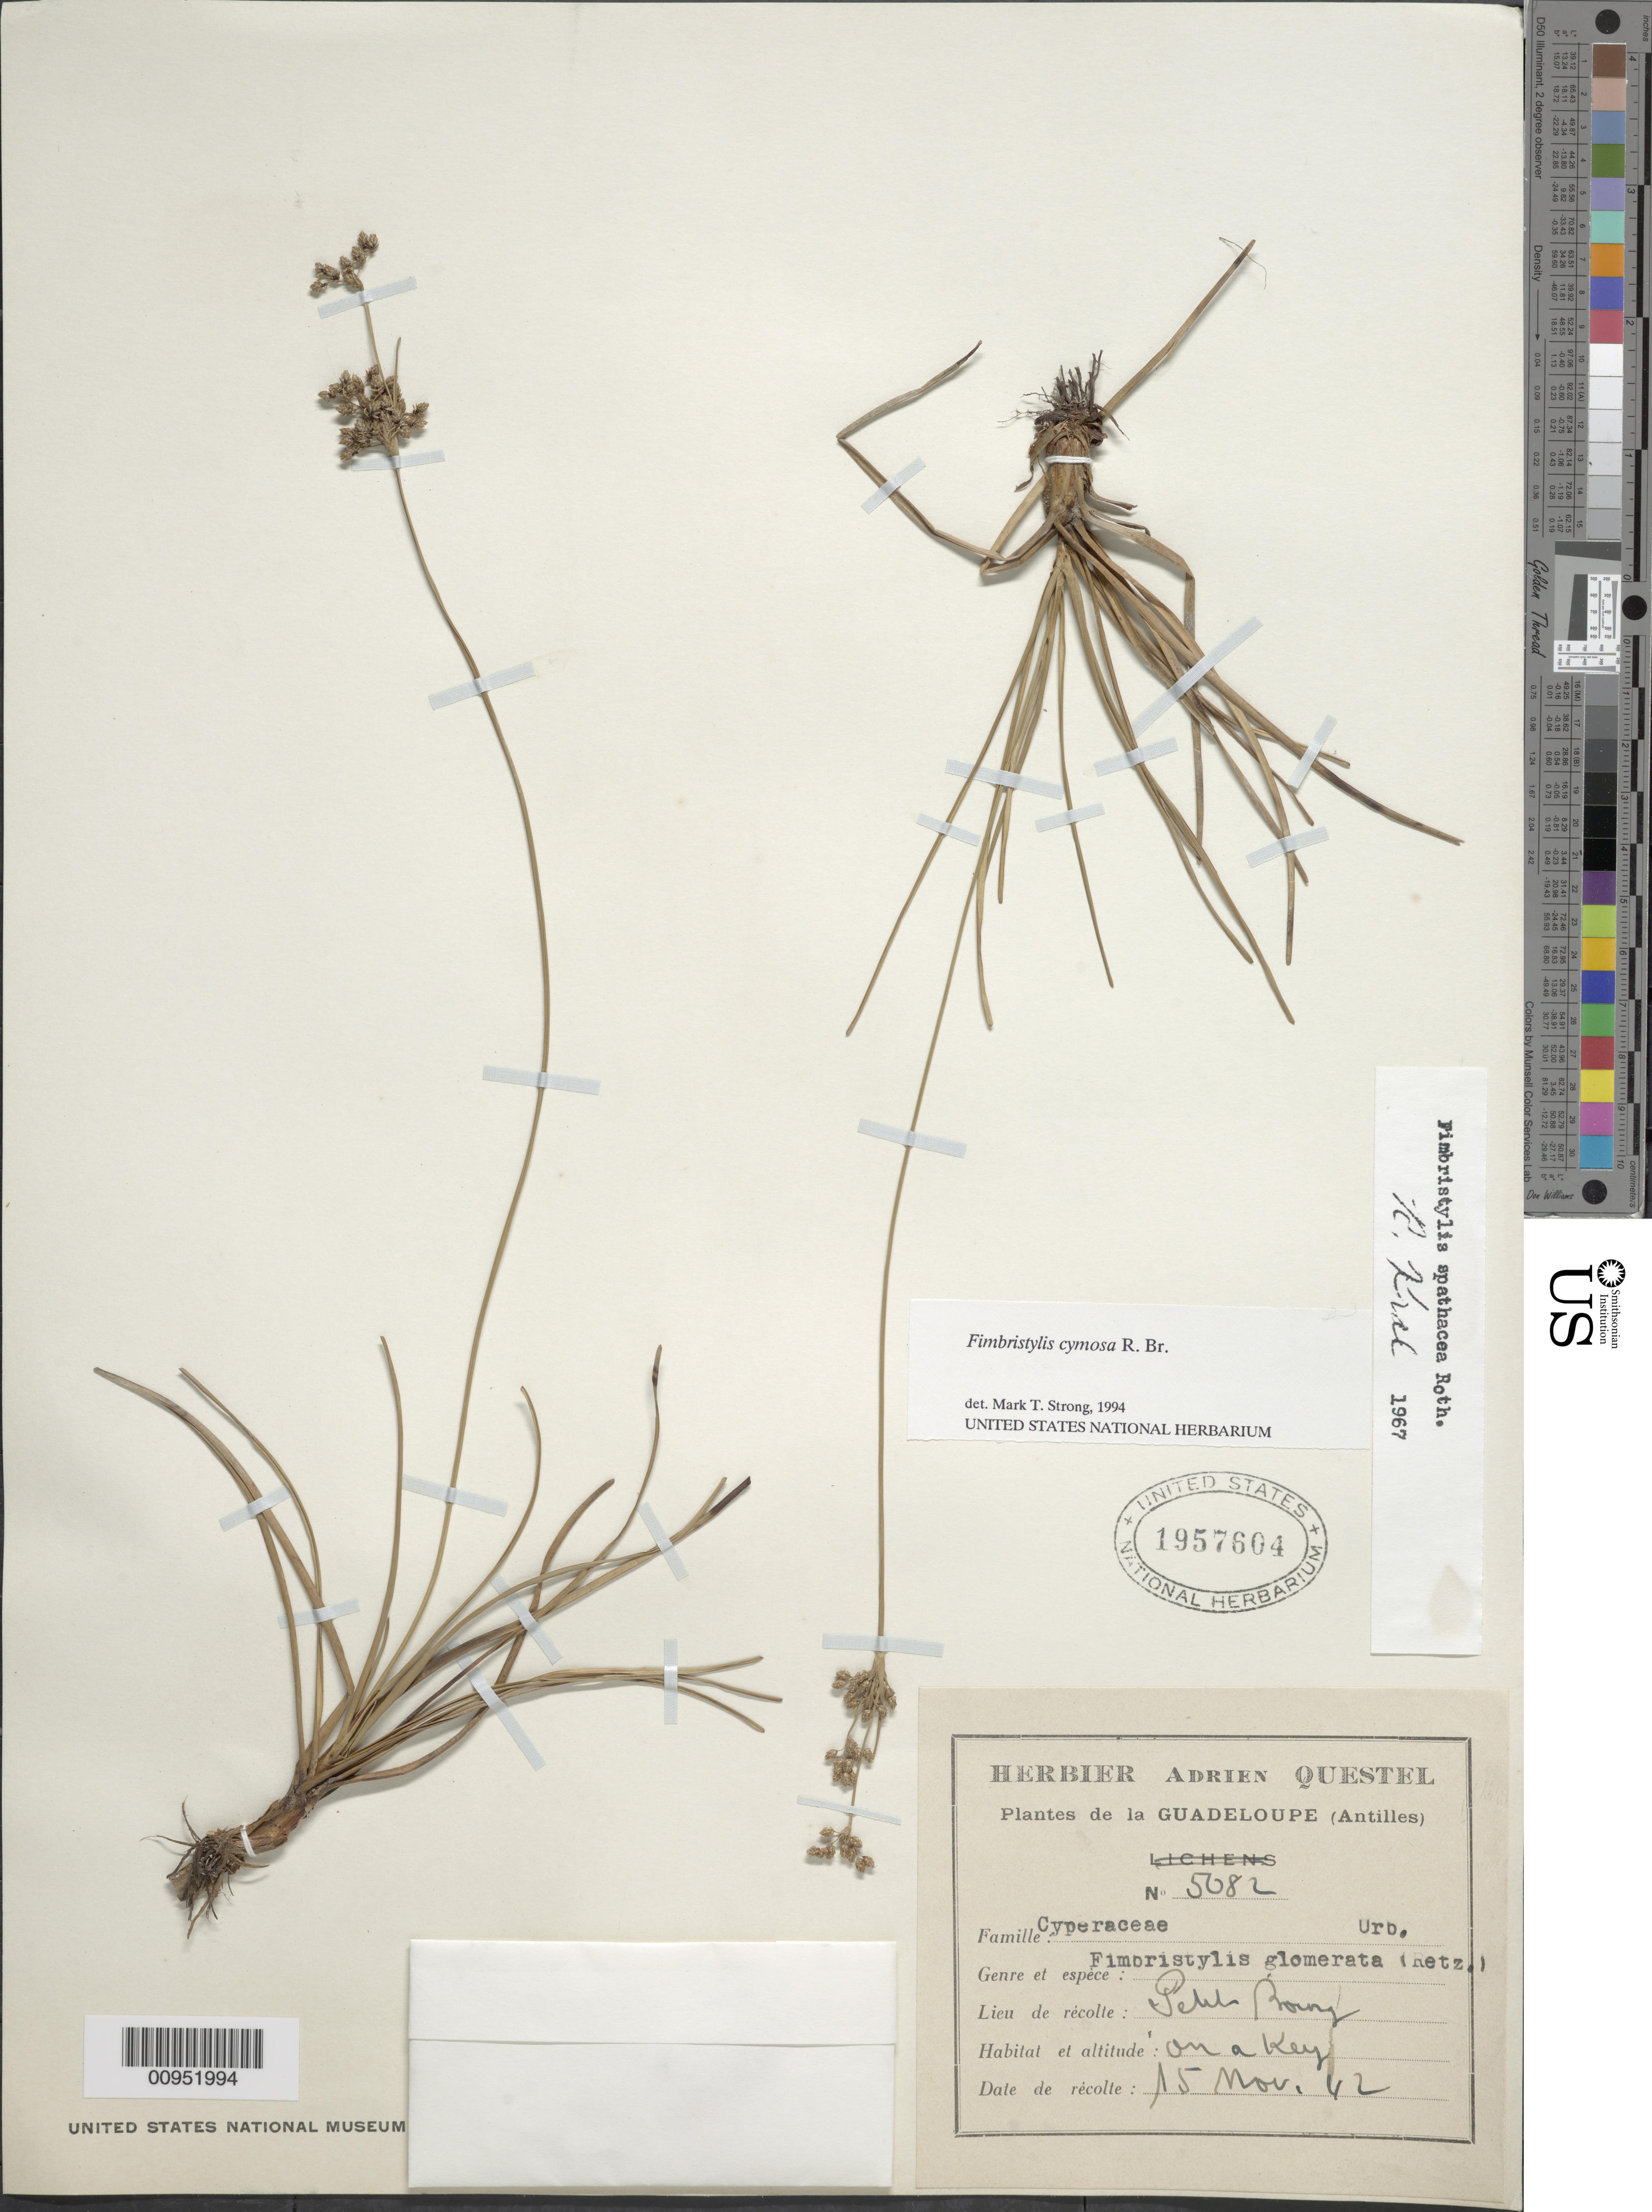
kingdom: Plantae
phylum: Tracheophyta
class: Liliopsida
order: Poales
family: Cyperaceae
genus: Fimbristylis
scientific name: Fimbristylis cymosa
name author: R. Br.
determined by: Strong, M. T., (US), Smithsonian Institution - National Museum of Natural History (UNITED STATES)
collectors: A. Questel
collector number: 5082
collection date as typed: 15 Nov 1942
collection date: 1942-11-15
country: Guadeloupe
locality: Petit "Bourg"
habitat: On a key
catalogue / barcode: US 1957604